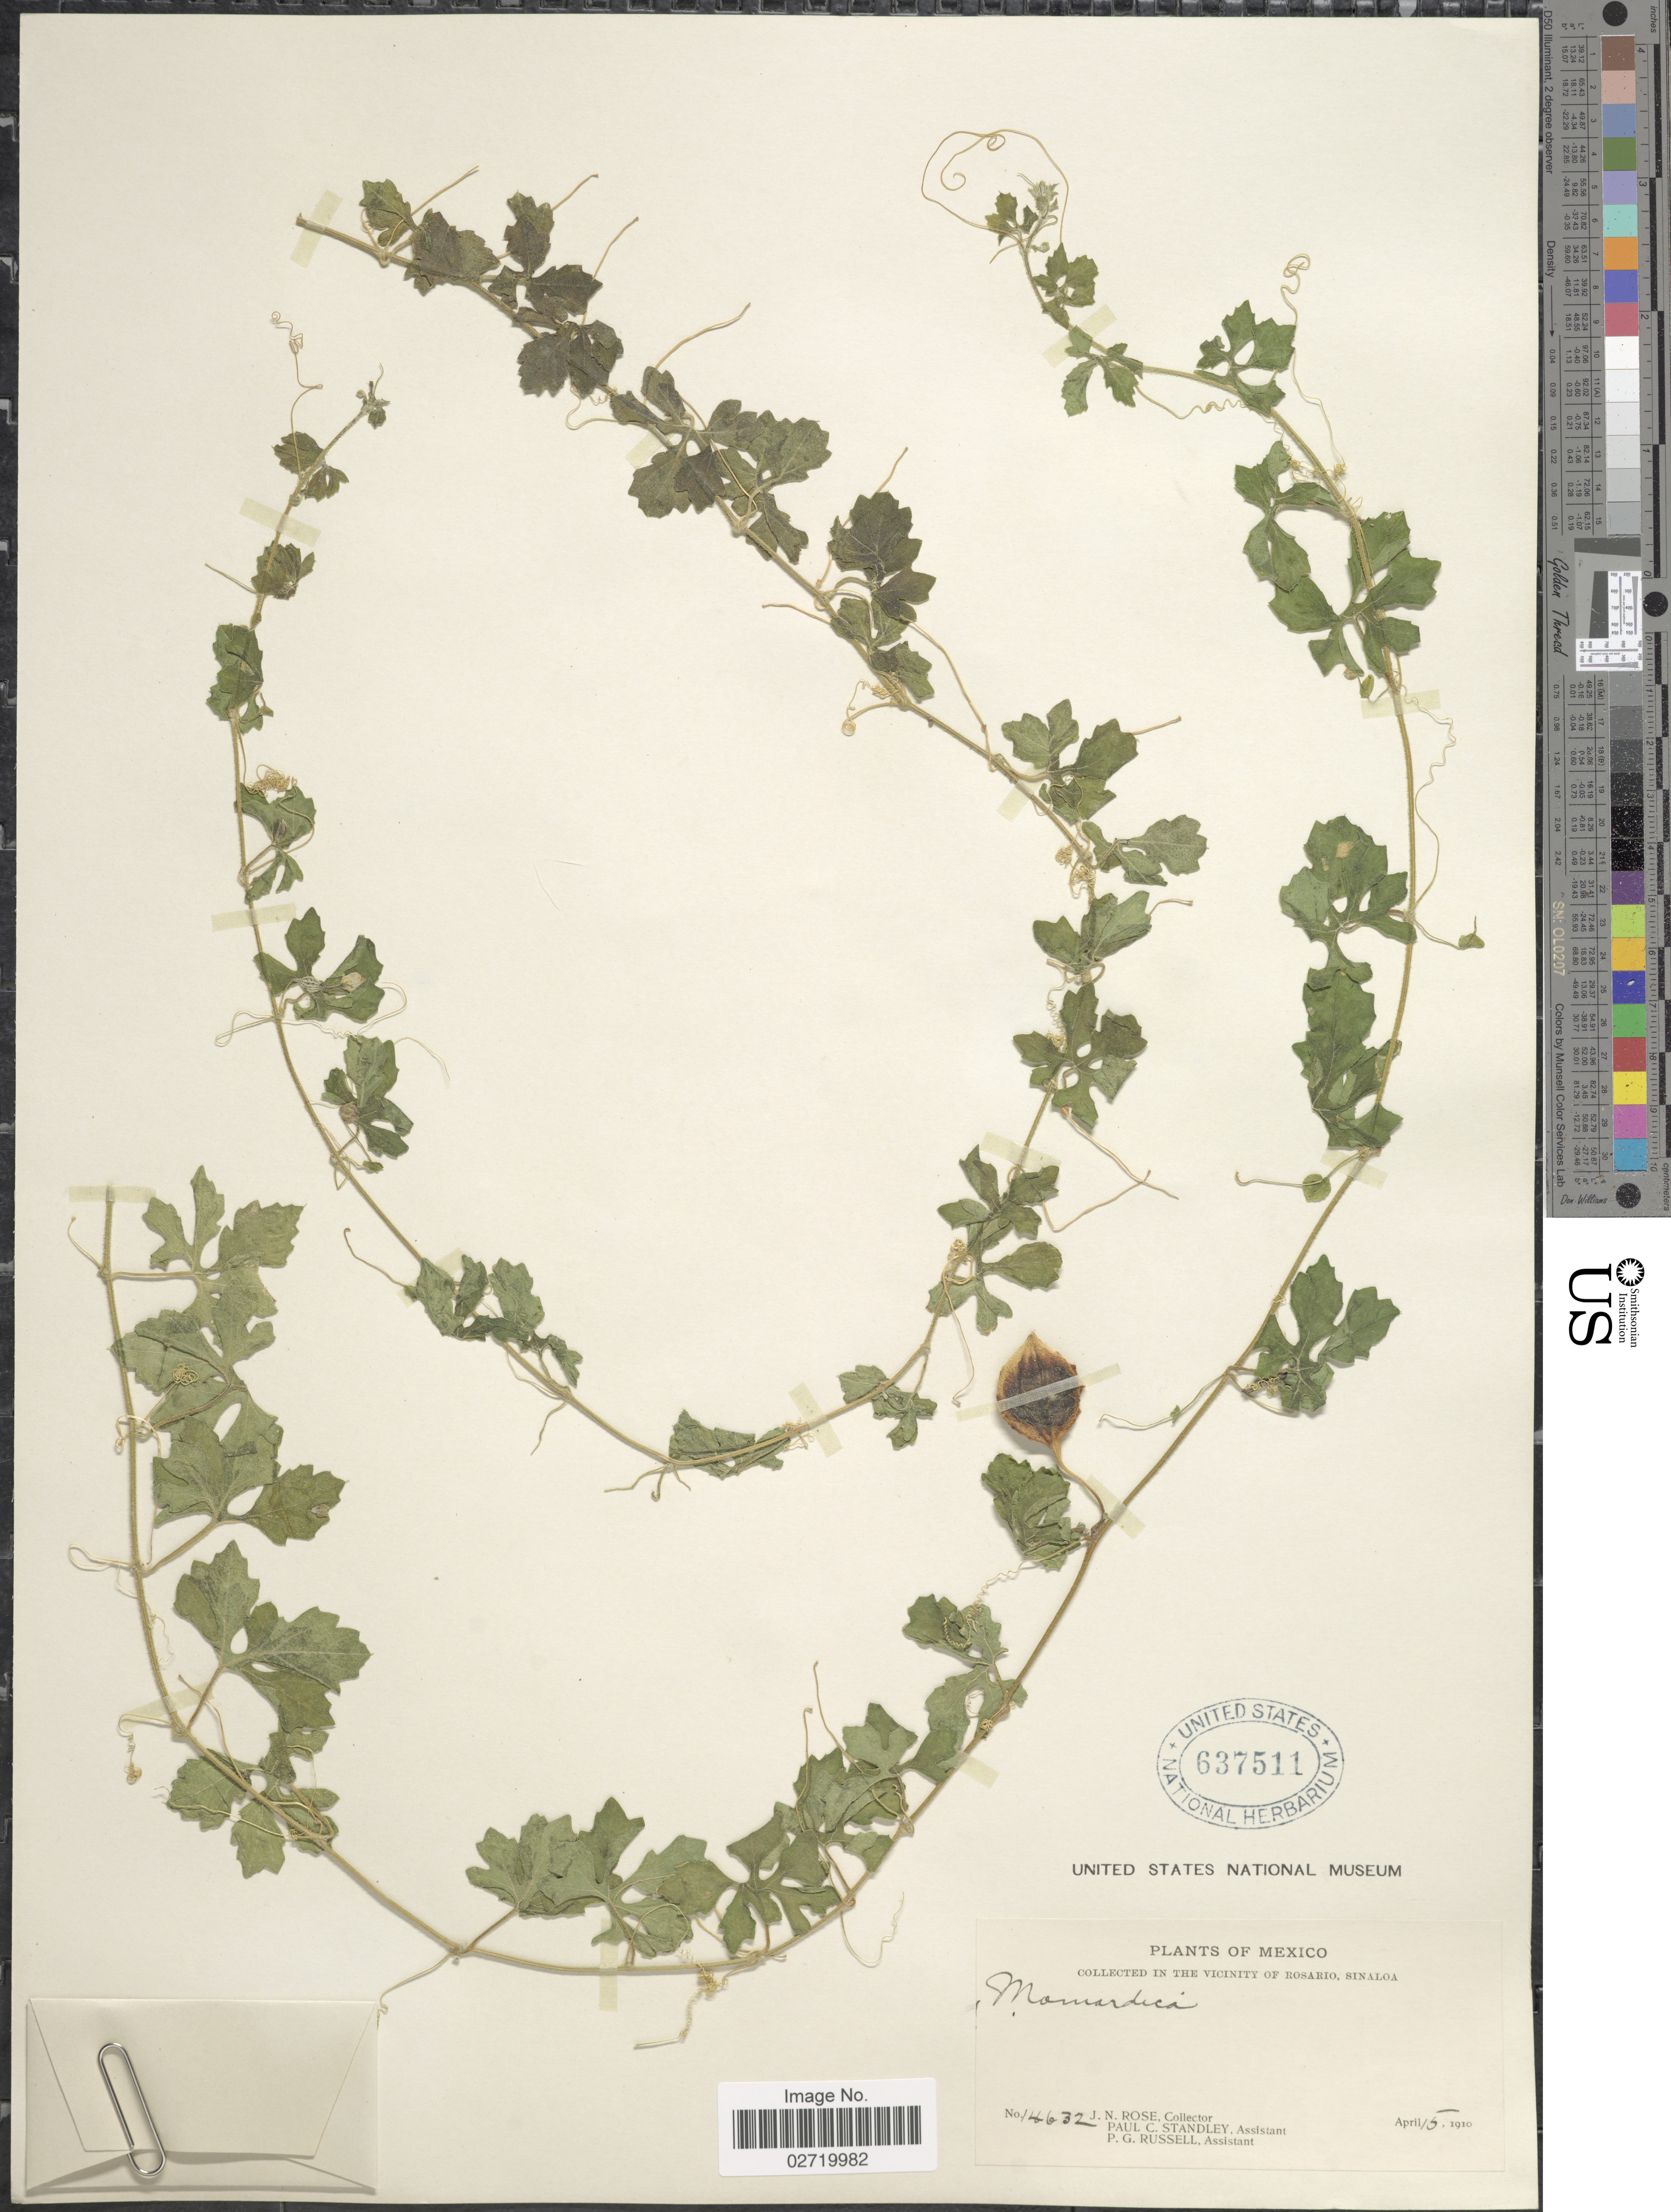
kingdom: Plantae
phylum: Tracheophyta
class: Magnoliopsida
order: Cucurbitales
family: Cucurbitaceae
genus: Momordica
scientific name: Momordica charantia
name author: L.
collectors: J. N. Rose, P. C. Standley & P. G. Russell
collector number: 14632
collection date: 1910-04-15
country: Mexico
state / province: Sinaloa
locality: In the vicinity of Rosario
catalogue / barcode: US 637511